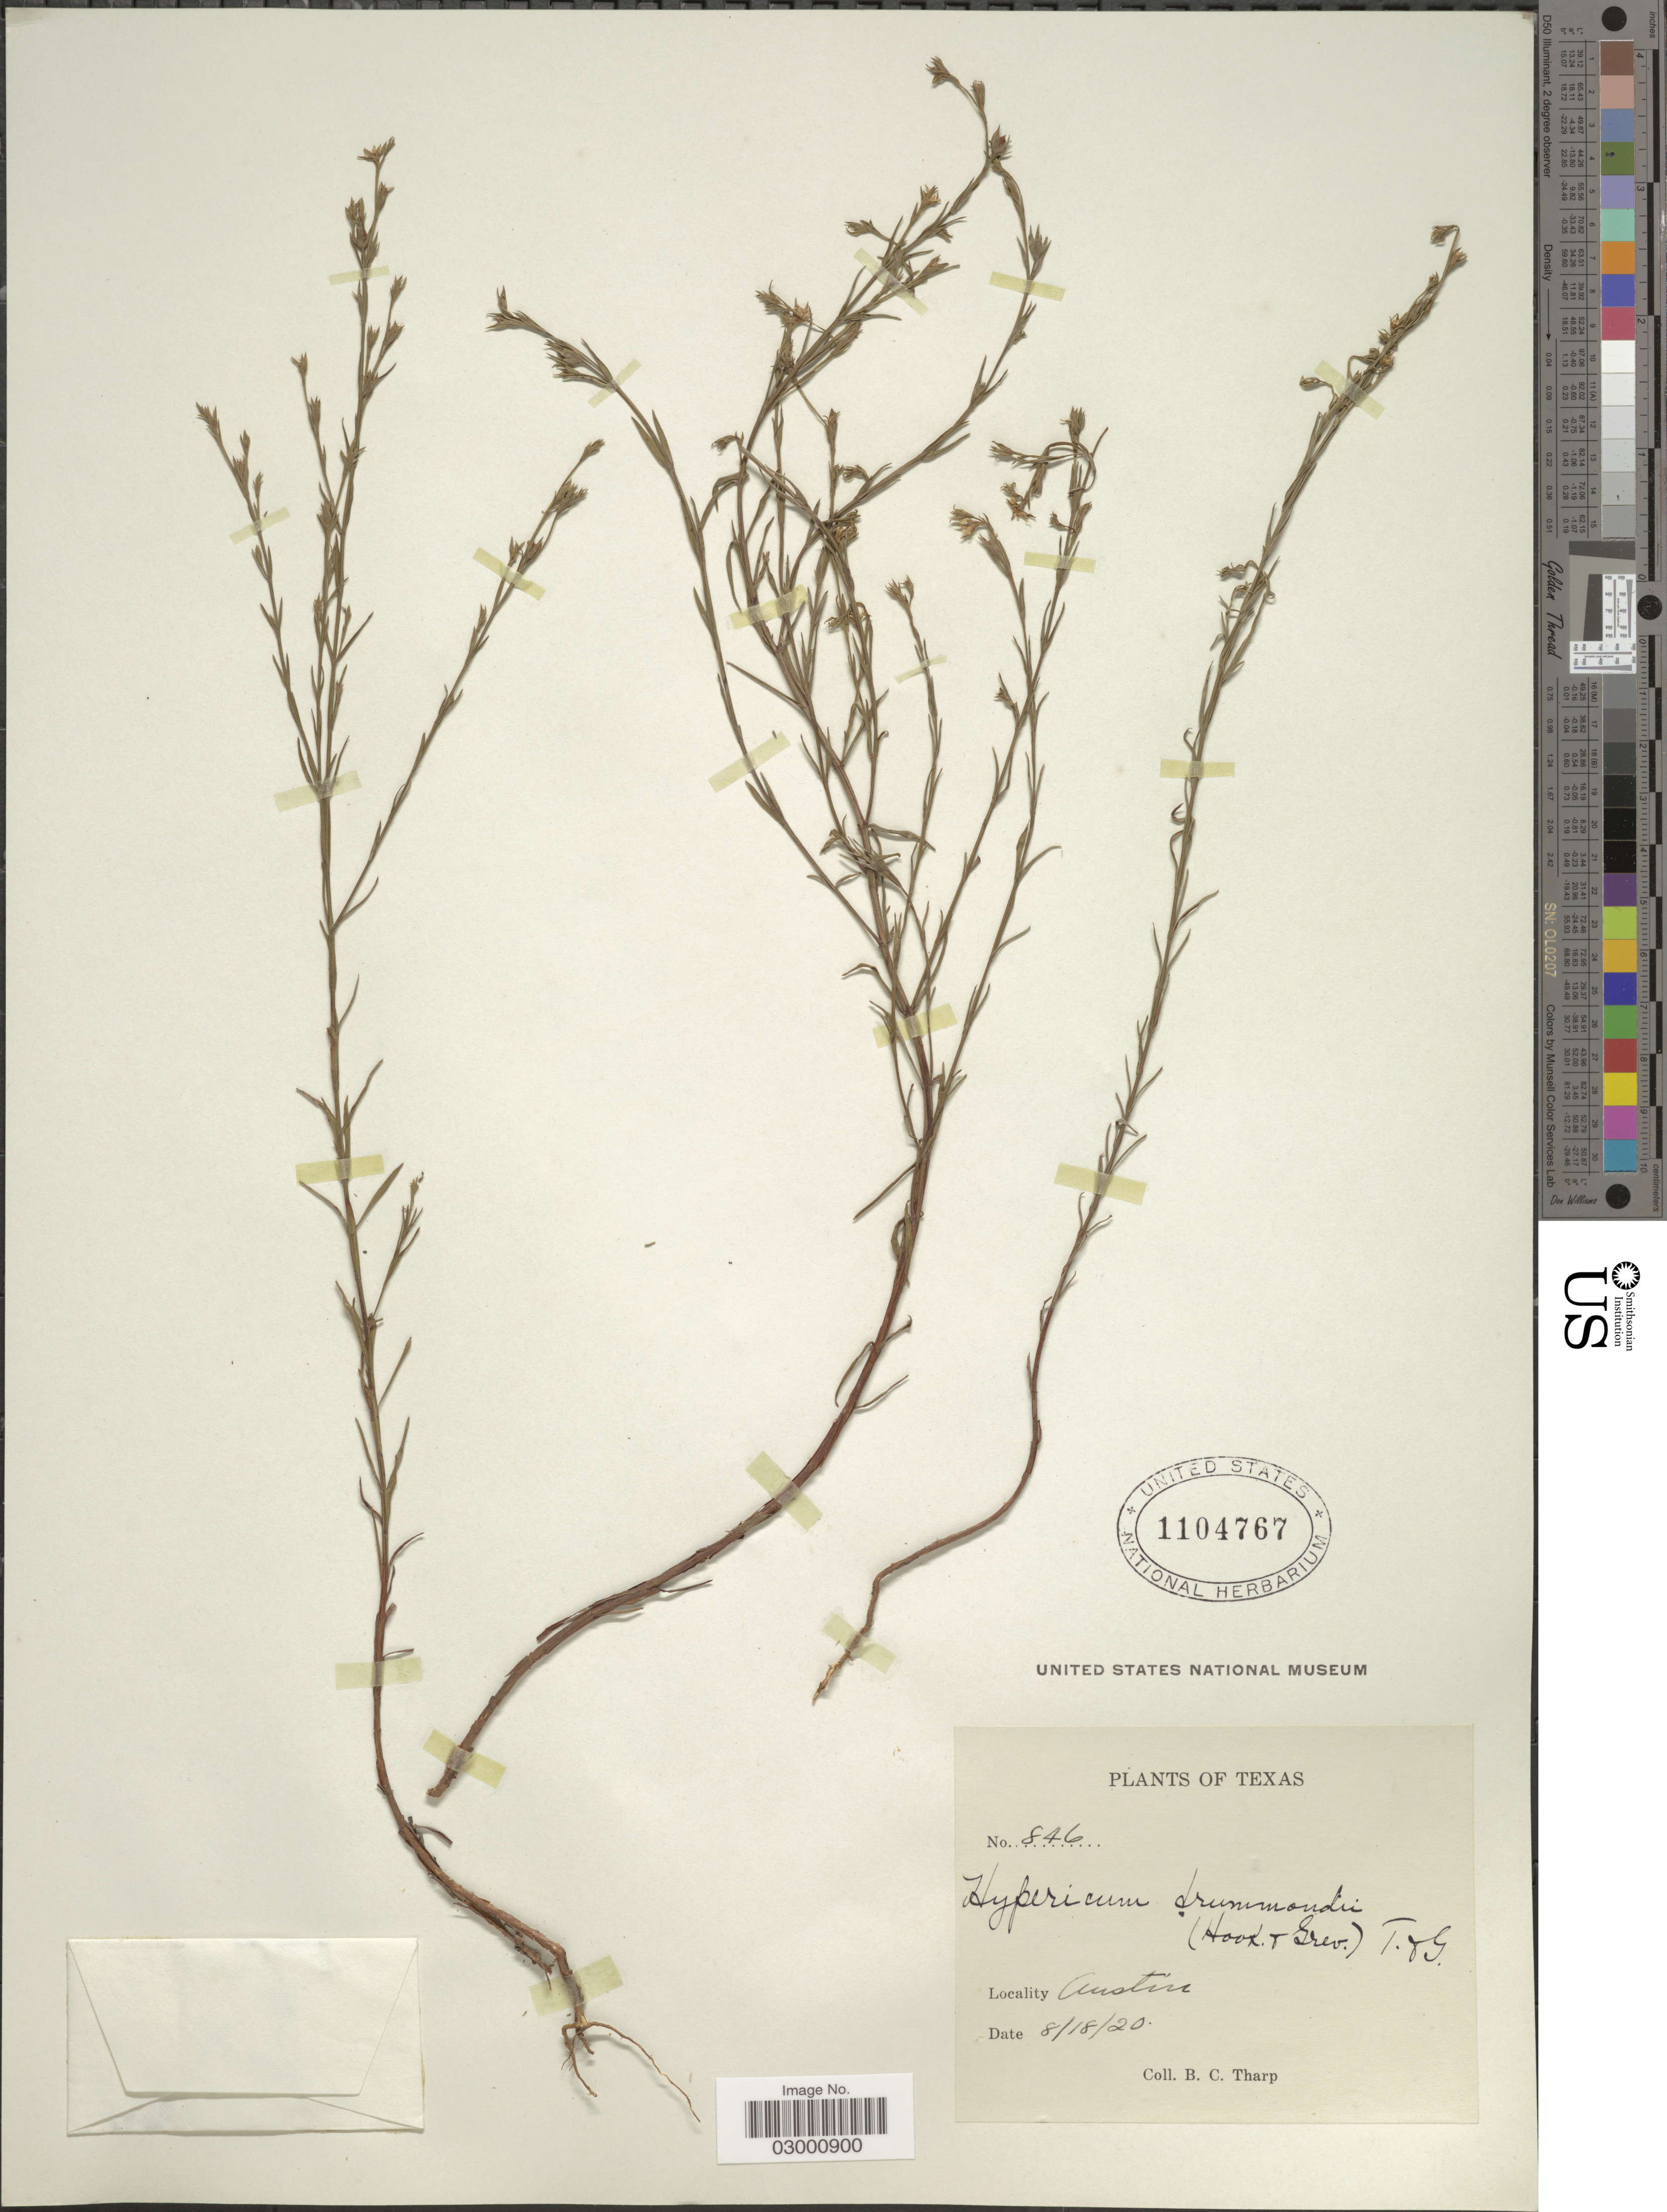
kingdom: Plantae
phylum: Tracheophyta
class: Magnoliopsida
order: Malpighiales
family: Hypericaceae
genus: Hypericum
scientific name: Hypericum drummondii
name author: (Grev. & Hook.) Torr. & A. Gray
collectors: B. C. Tharp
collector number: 846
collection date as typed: Transcribed d/m/y: 18/8/20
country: United States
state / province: Texas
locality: Austin.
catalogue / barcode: US 1104767